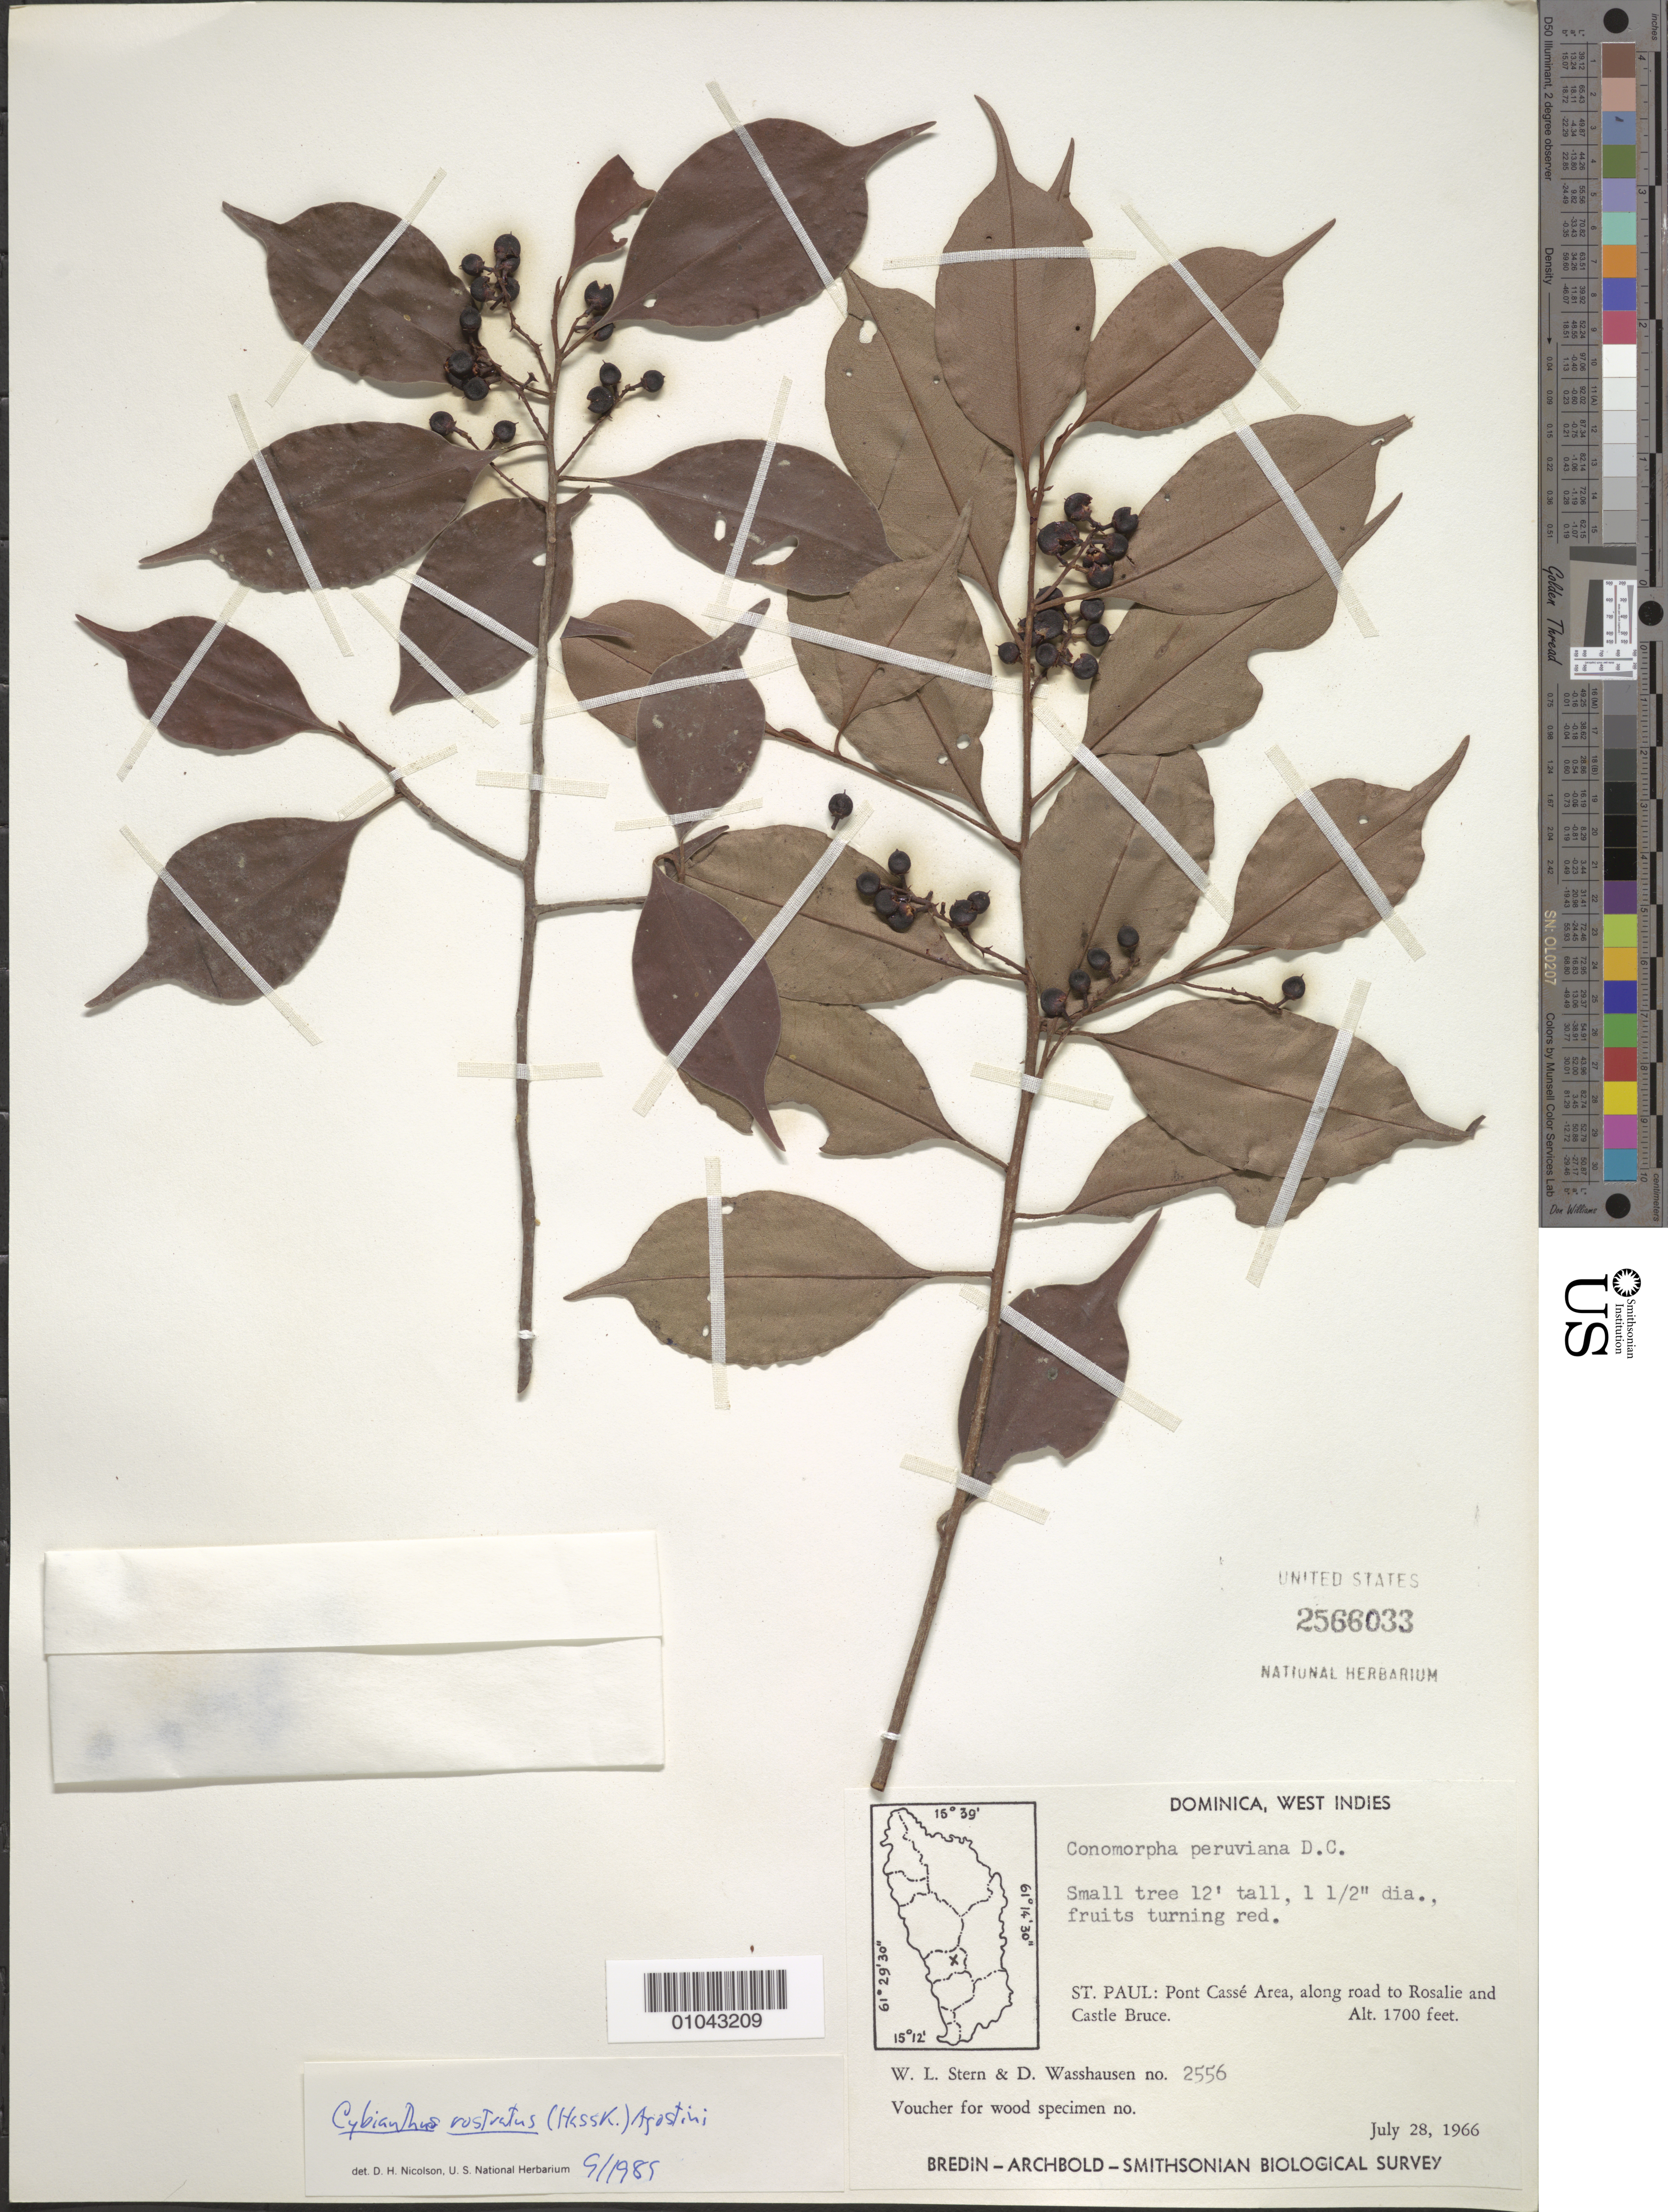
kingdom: Plantae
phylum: Tracheophyta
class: Magnoliopsida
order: Ericales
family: Primulaceae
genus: Cybianthus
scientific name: Cybianthus rostratus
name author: (Hassk.) G. Agostini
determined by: Nicolson, Dan H.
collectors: W. L. Stern & D. C. Wasshausen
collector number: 2556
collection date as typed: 28 Jul 1966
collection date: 1966-07-28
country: Dominica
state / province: St. Paul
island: Dominica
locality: Pont Cassé area, along road to Rosalie and Castle Bruce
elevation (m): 518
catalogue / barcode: US 2566033